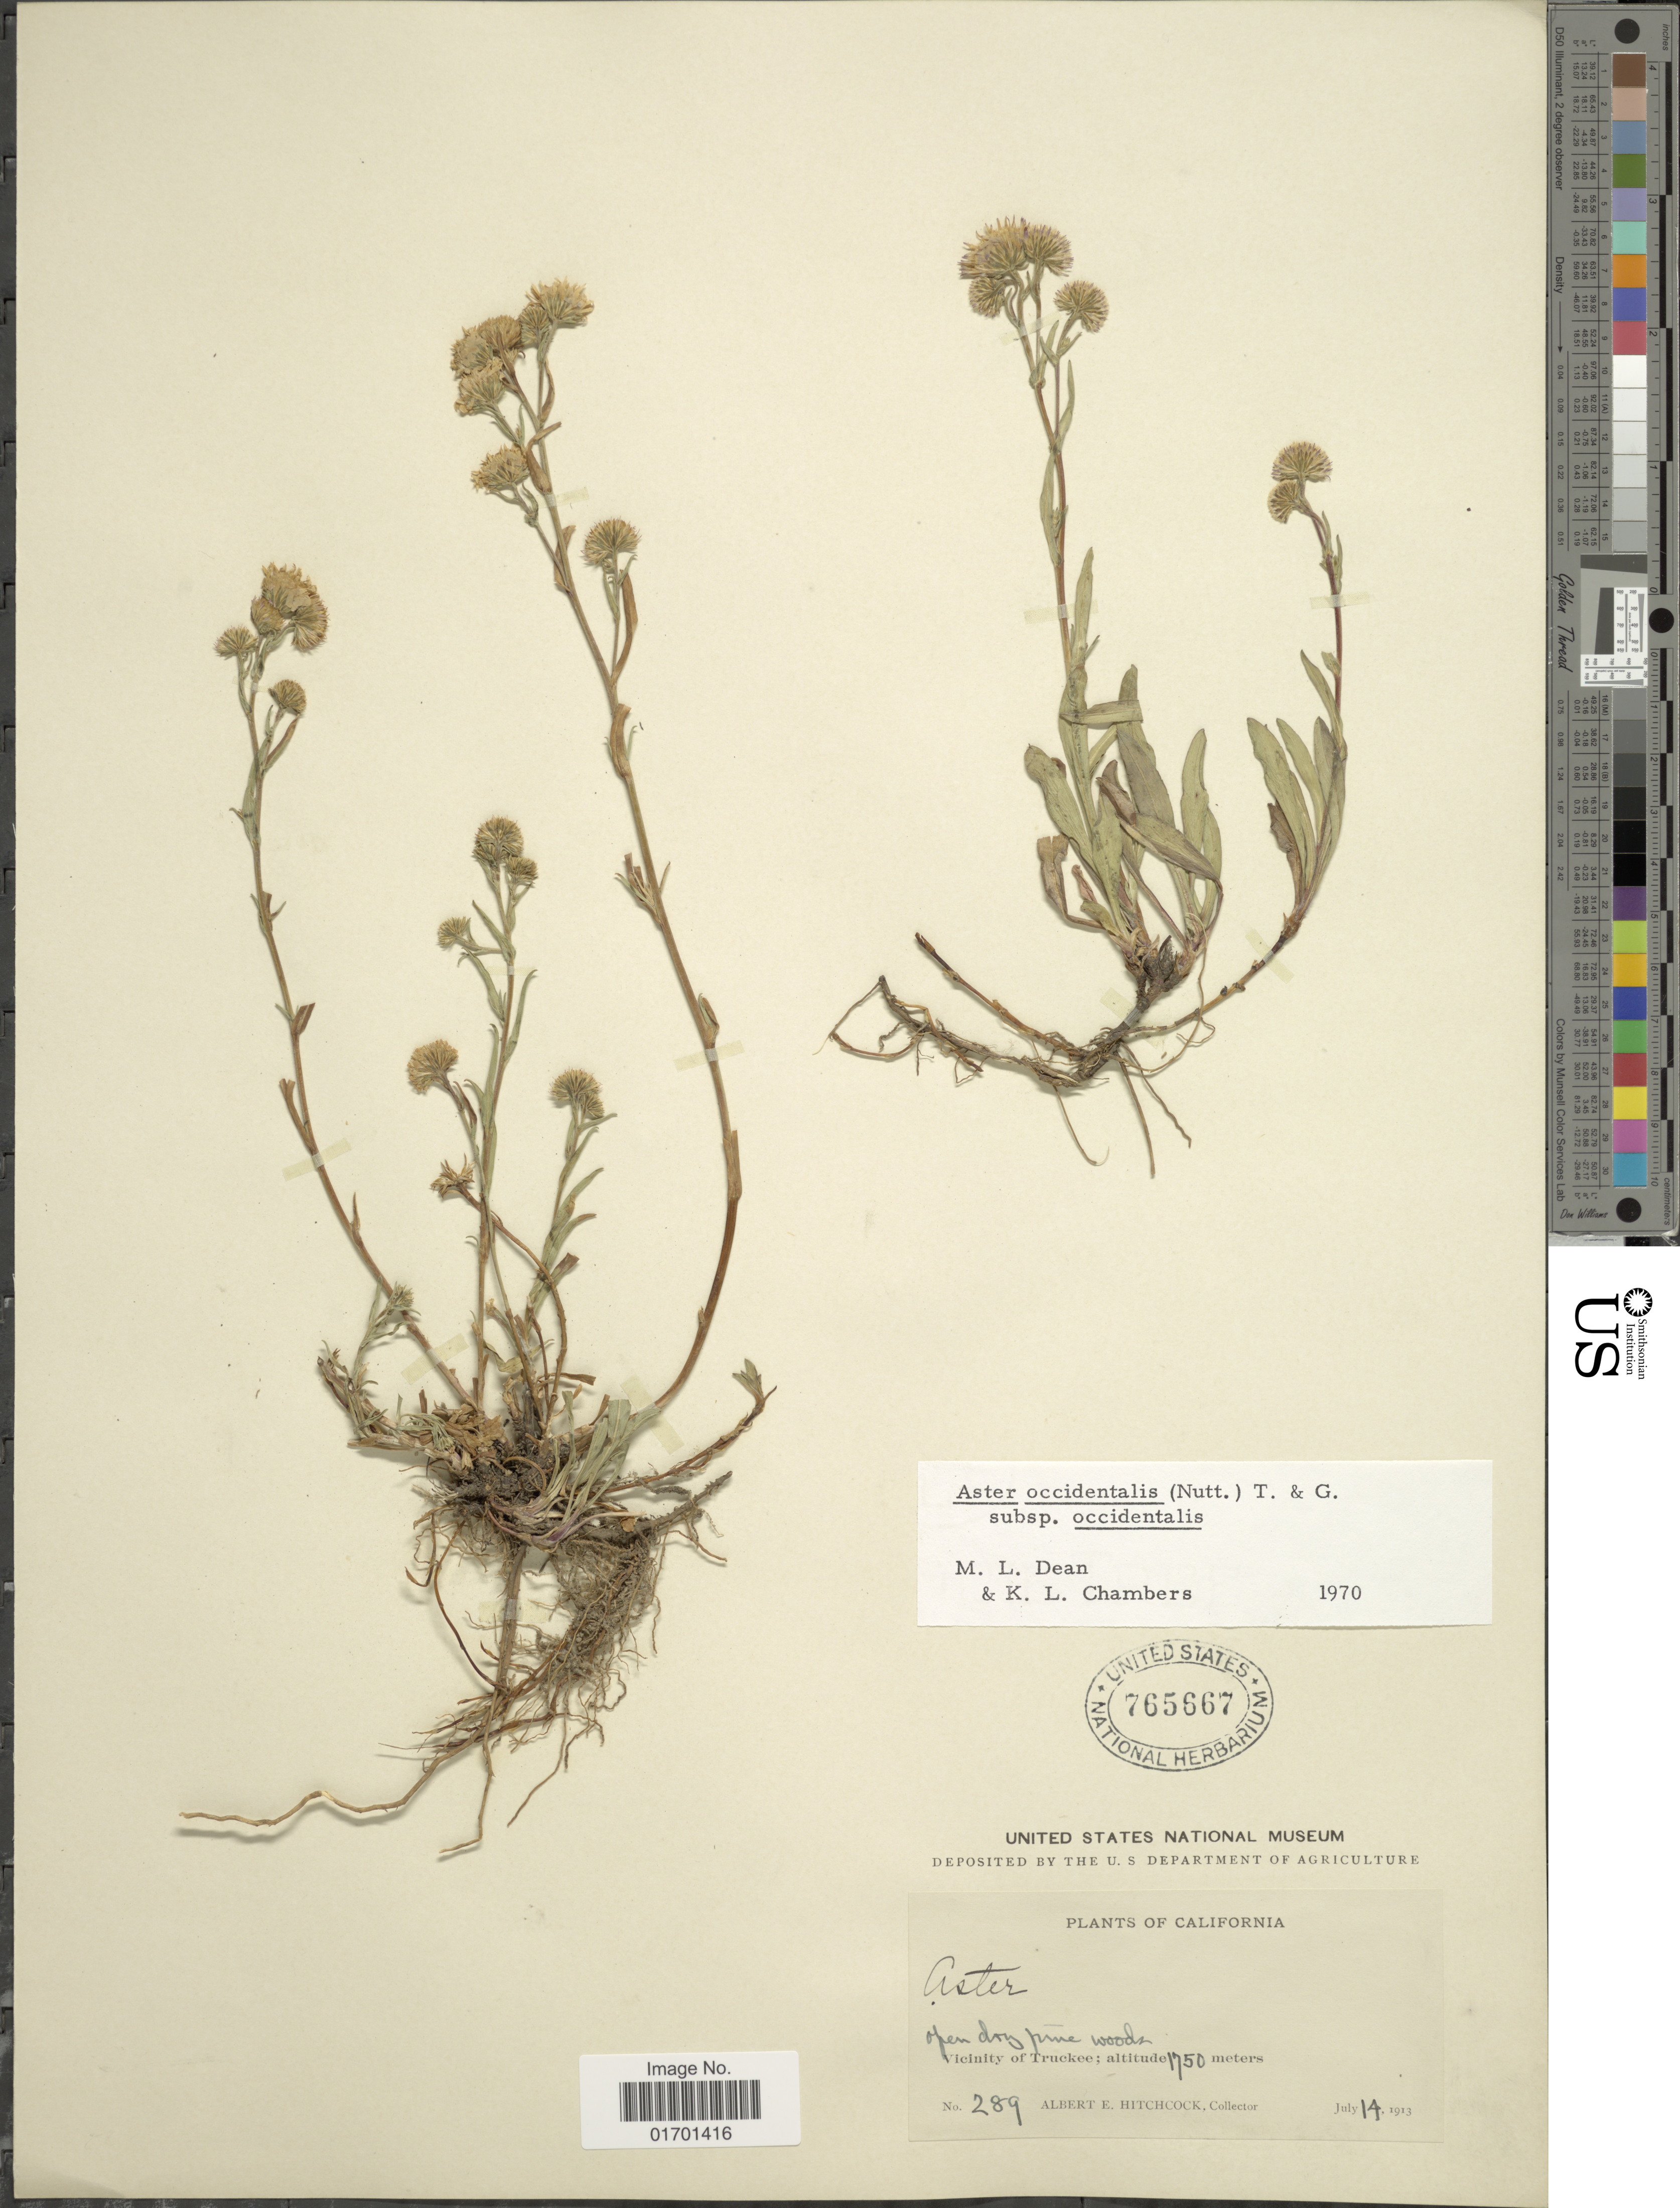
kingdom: Plantae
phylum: Tracheophyta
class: Magnoliopsida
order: Asterales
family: Asteraceae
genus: Symphyotrichum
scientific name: Symphyotrichum spathulatum var. spathulatum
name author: (Lindl.) G.L. Nesom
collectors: A. S. Hitchcock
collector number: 289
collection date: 1913-07-14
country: United States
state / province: California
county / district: Nevada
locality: Vicinity of Truckee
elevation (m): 1750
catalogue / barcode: US 765667